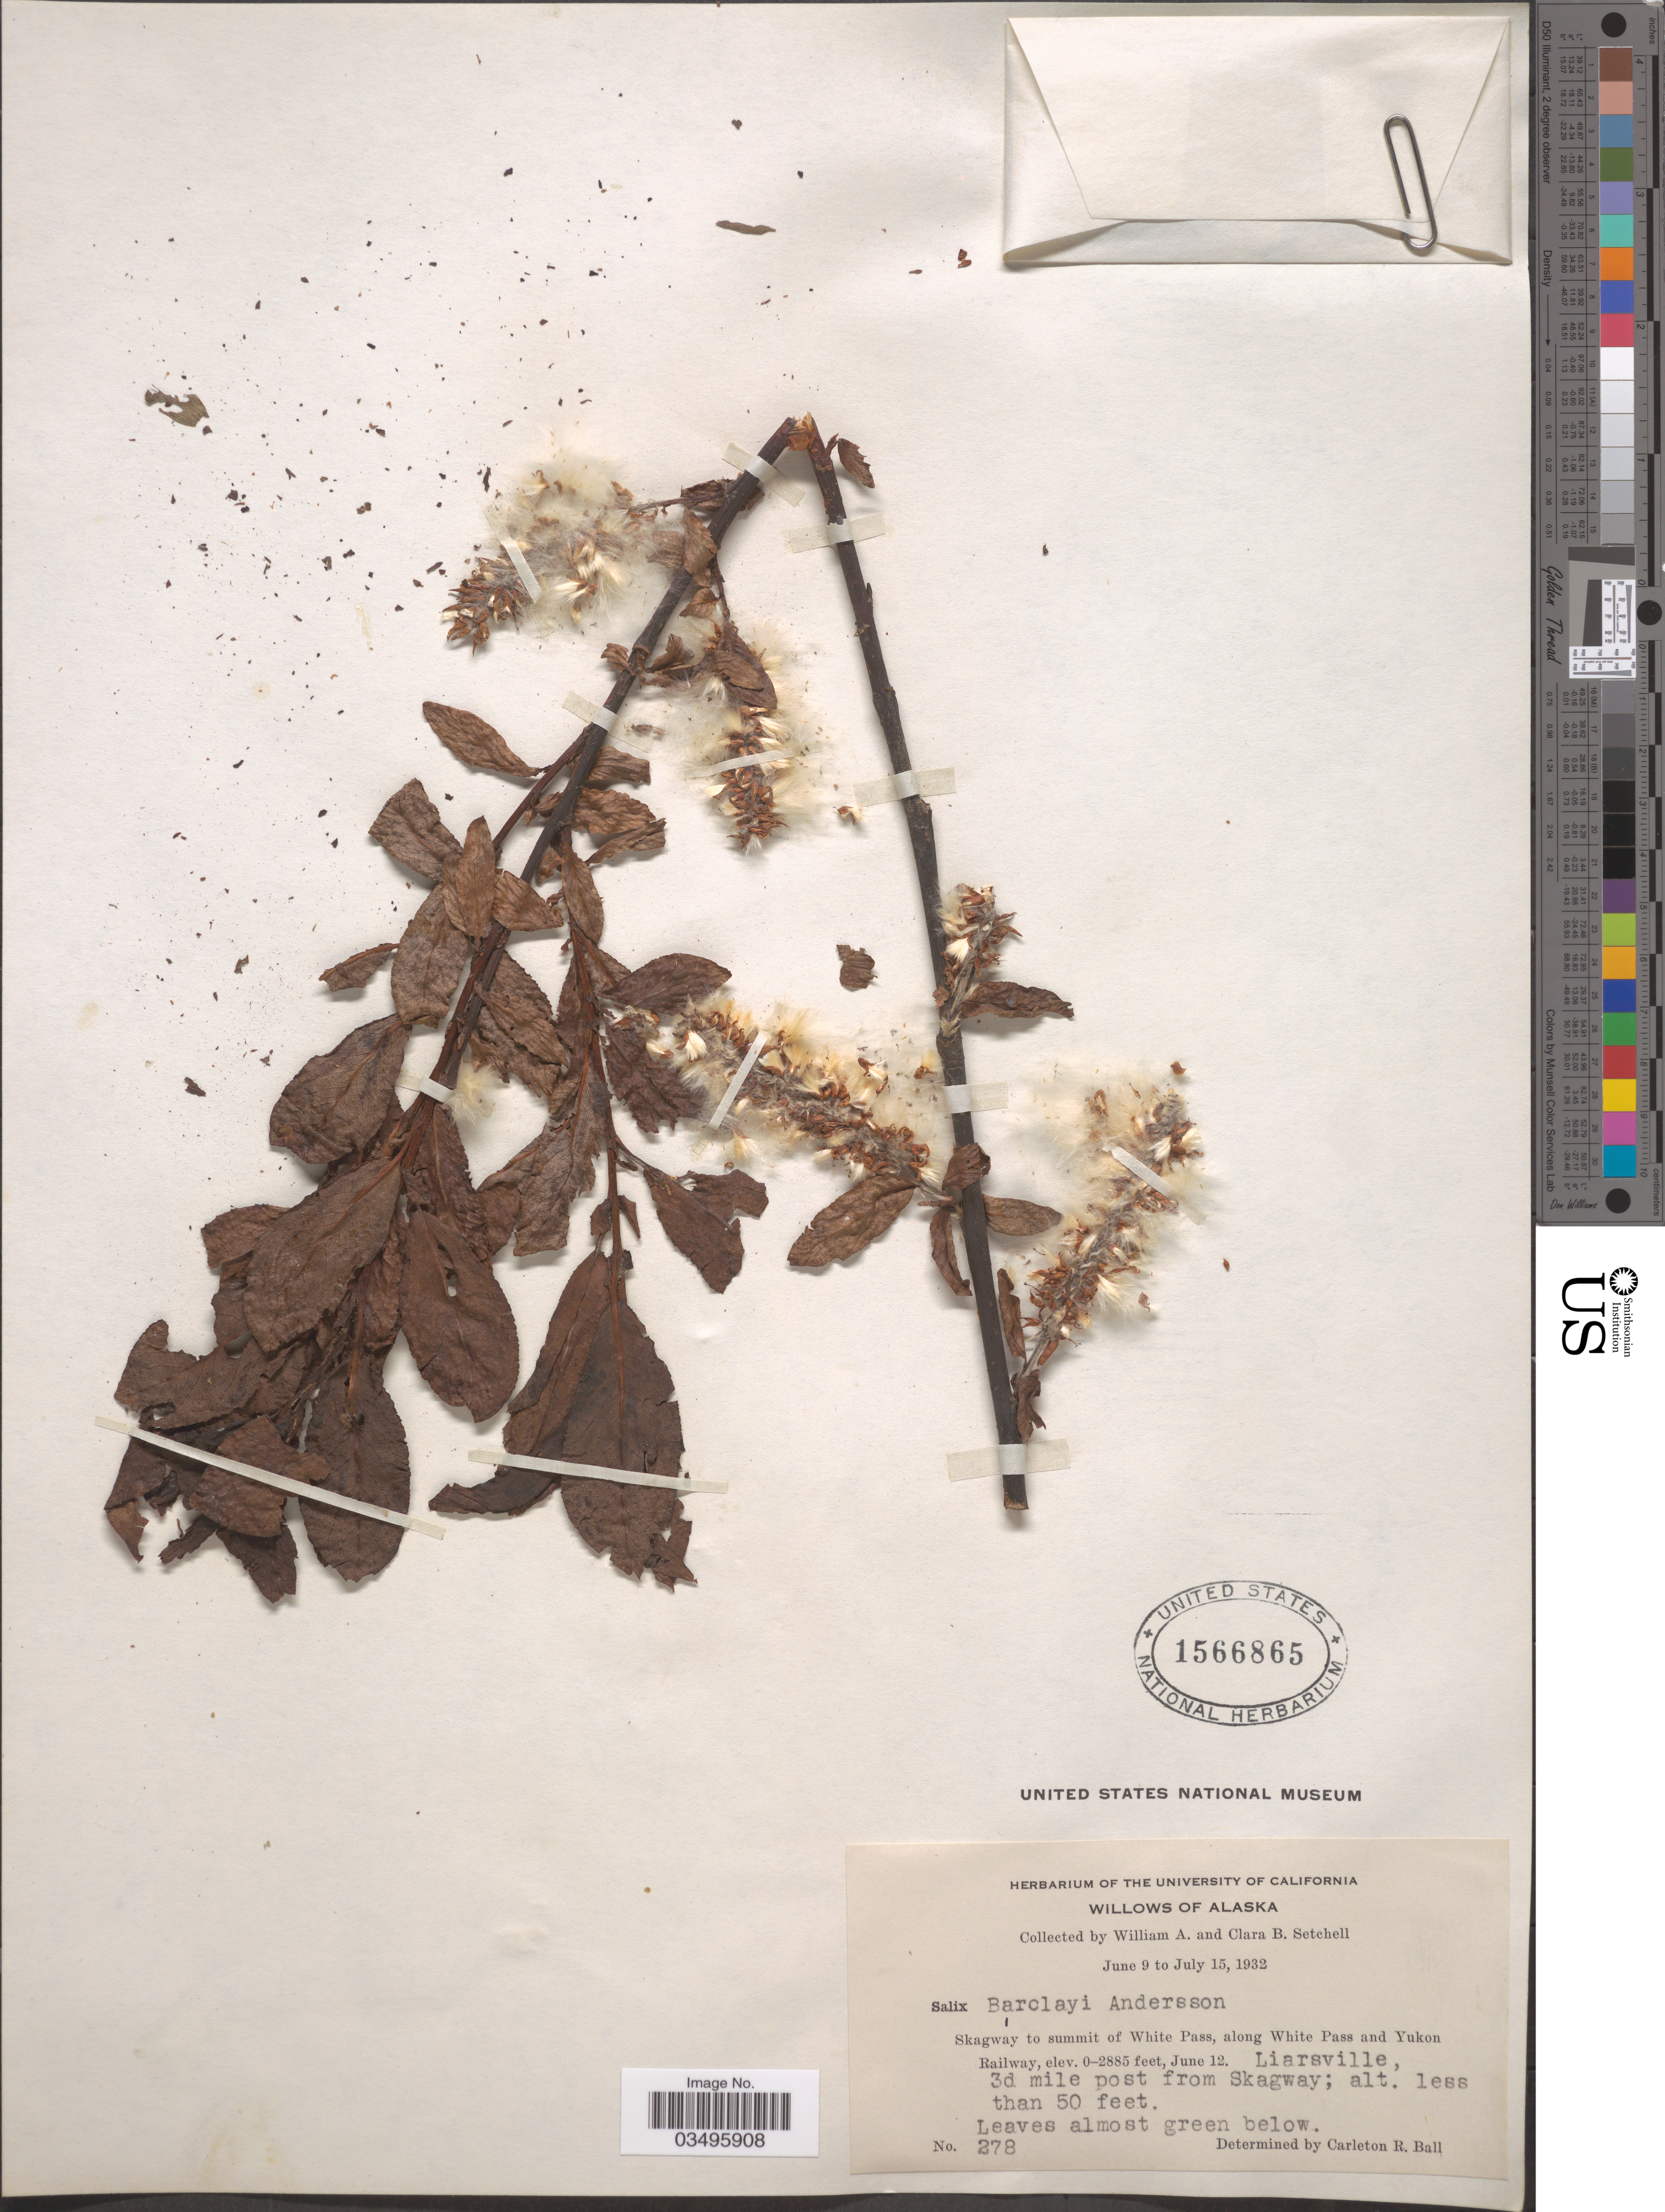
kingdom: Plantae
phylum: Tracheophyta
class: Magnoliopsida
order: Malpighiales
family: Salicaceae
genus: Salix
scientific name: Salix barclayi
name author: Andersson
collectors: W. Setchell & C. B. Setchell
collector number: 278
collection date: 1932-06-12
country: United States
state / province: Alaska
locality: Skagway to summit of White Pass, along White Pass and Yukon Railway. Liarsville, 3d mile post from Skagway.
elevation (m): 15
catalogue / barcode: US 1566865